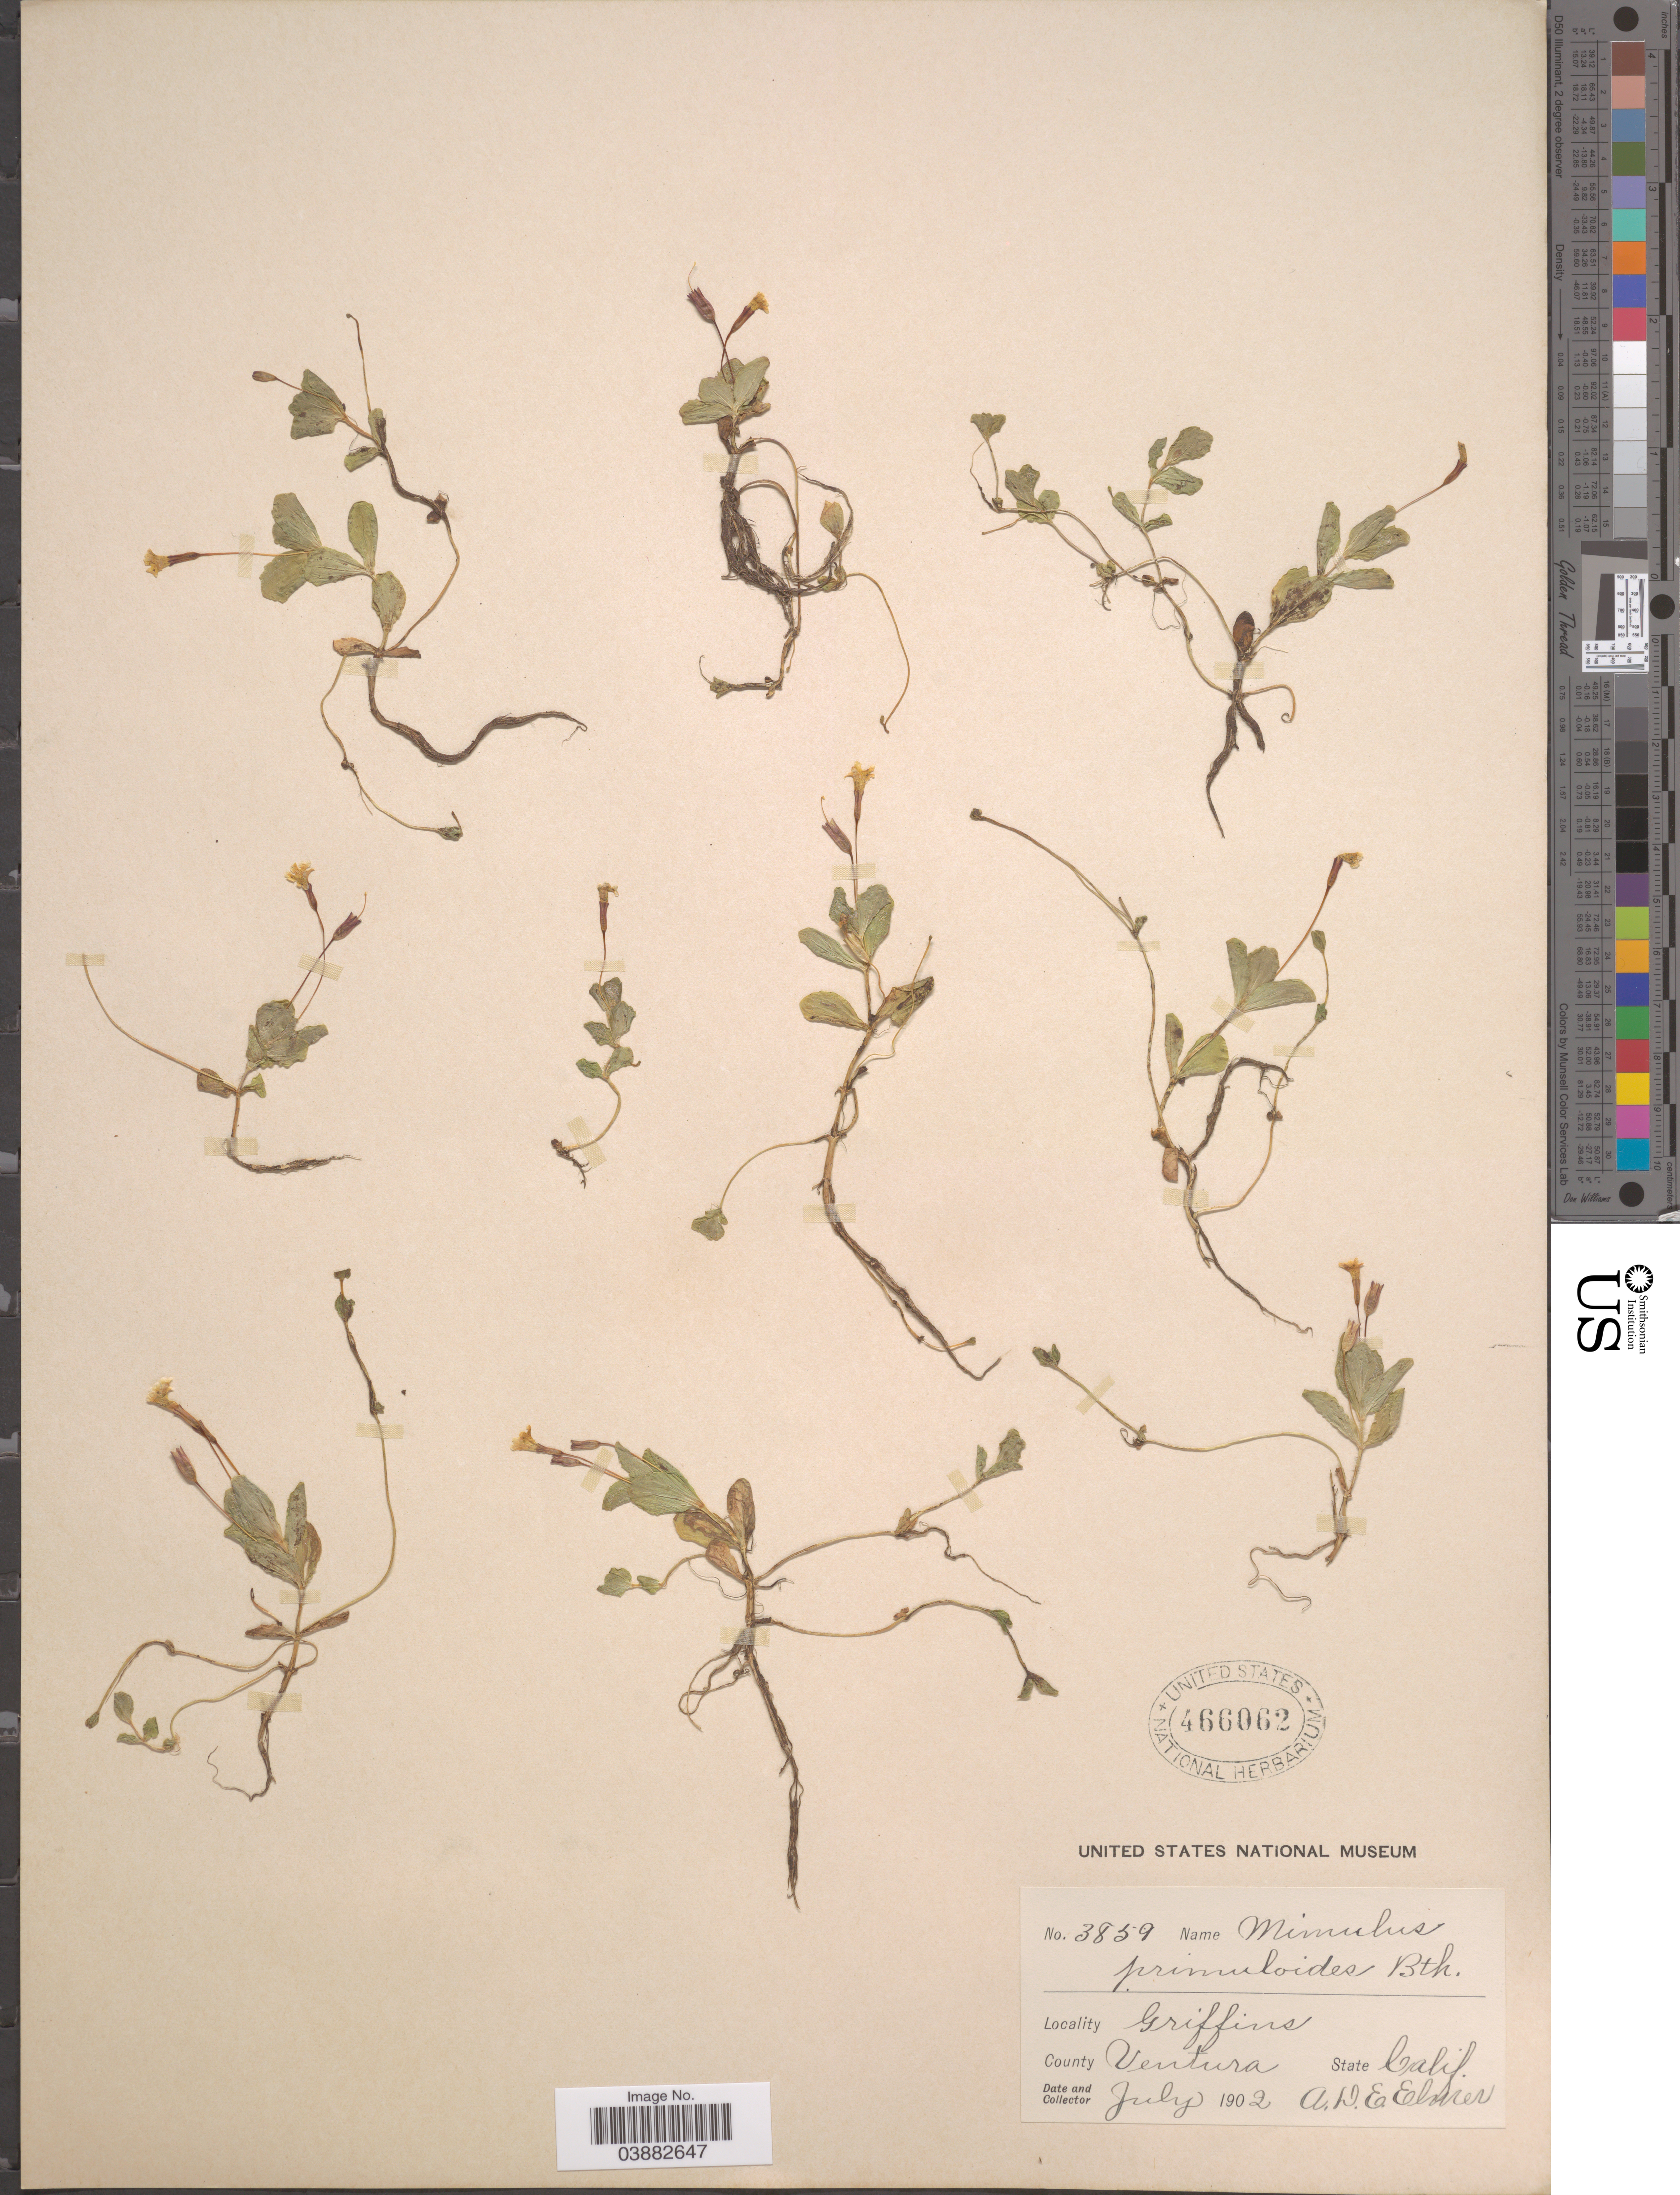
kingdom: Plantae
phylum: Tracheophyta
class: Magnoliopsida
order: Lamiales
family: Phrymaceae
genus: Mimulus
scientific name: Mimulus primuloides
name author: Benth.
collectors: A. D. E. Elmer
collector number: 3859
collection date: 1902-07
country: United States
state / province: California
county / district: Ventura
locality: Griffins. County Ventura.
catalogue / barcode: US 466062